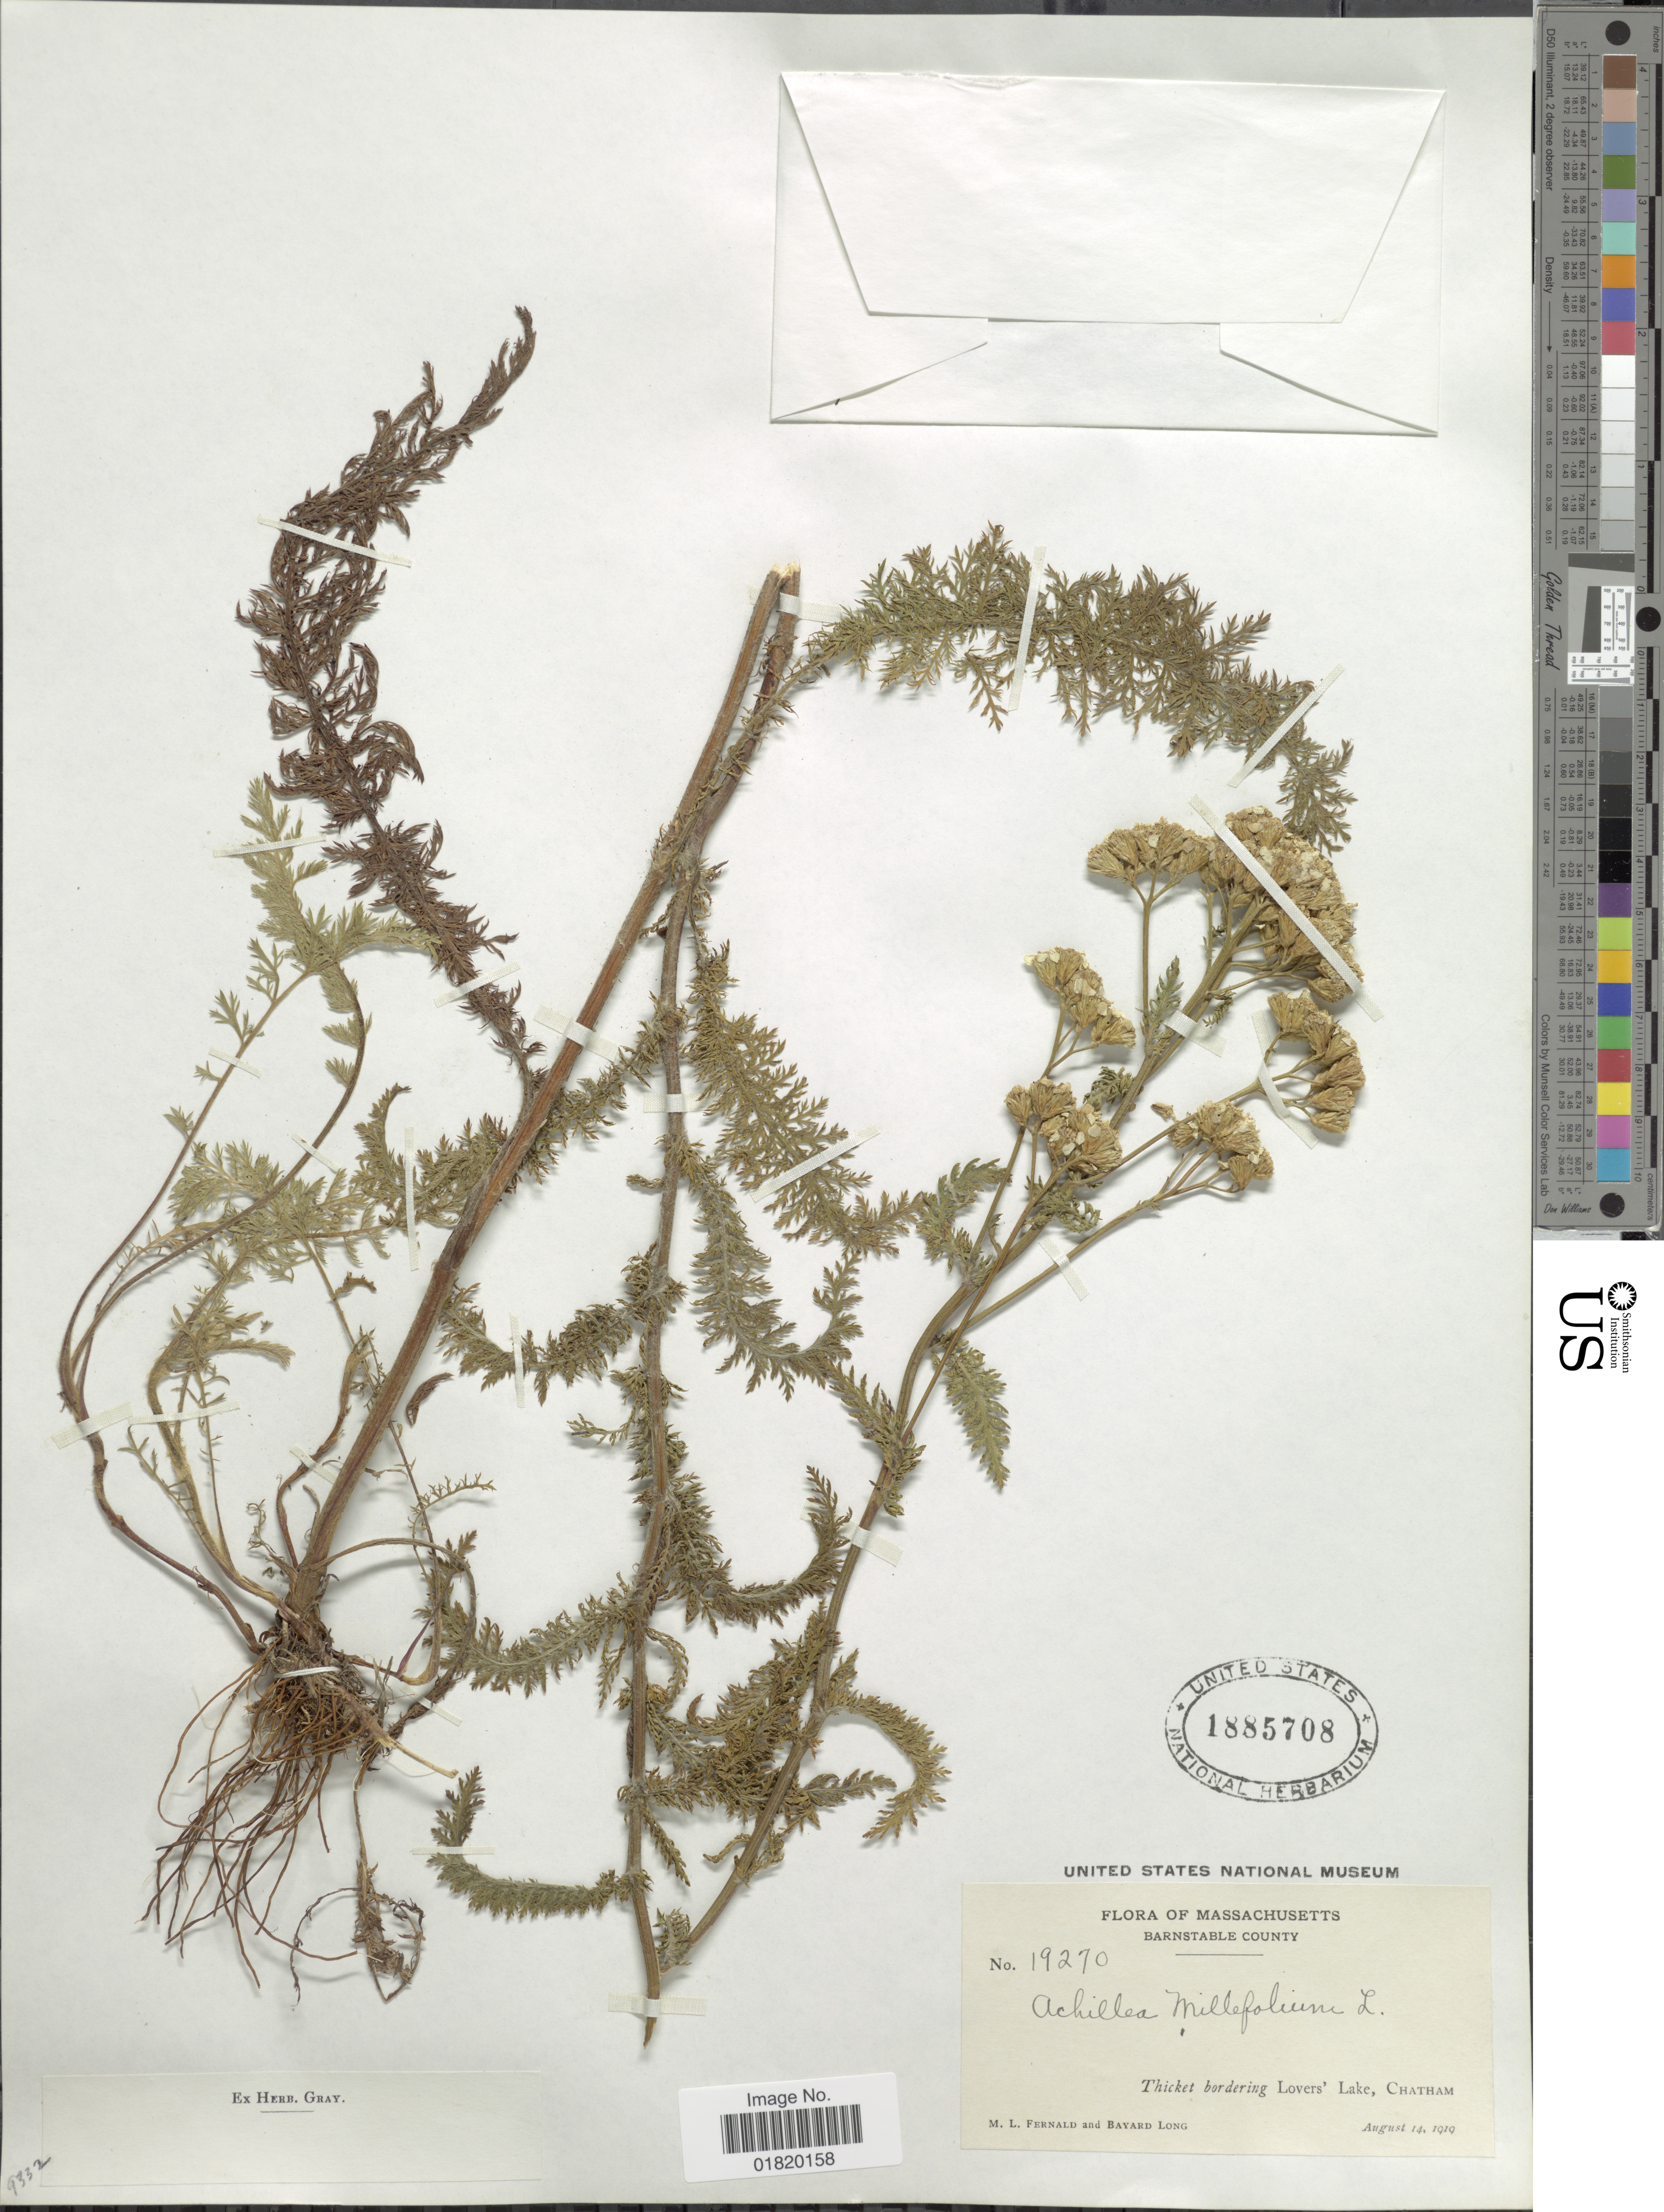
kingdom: Plantae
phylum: Tracheophyta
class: Magnoliopsida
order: Asterales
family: Asteraceae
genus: Achillea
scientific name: Achillea millefolium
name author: L.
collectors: M. L. Fernald & B. Long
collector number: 19270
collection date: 1919-08-14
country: United States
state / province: Massachusetts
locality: Barnstable County Lovers' Lake, Chatham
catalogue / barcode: US 1885708